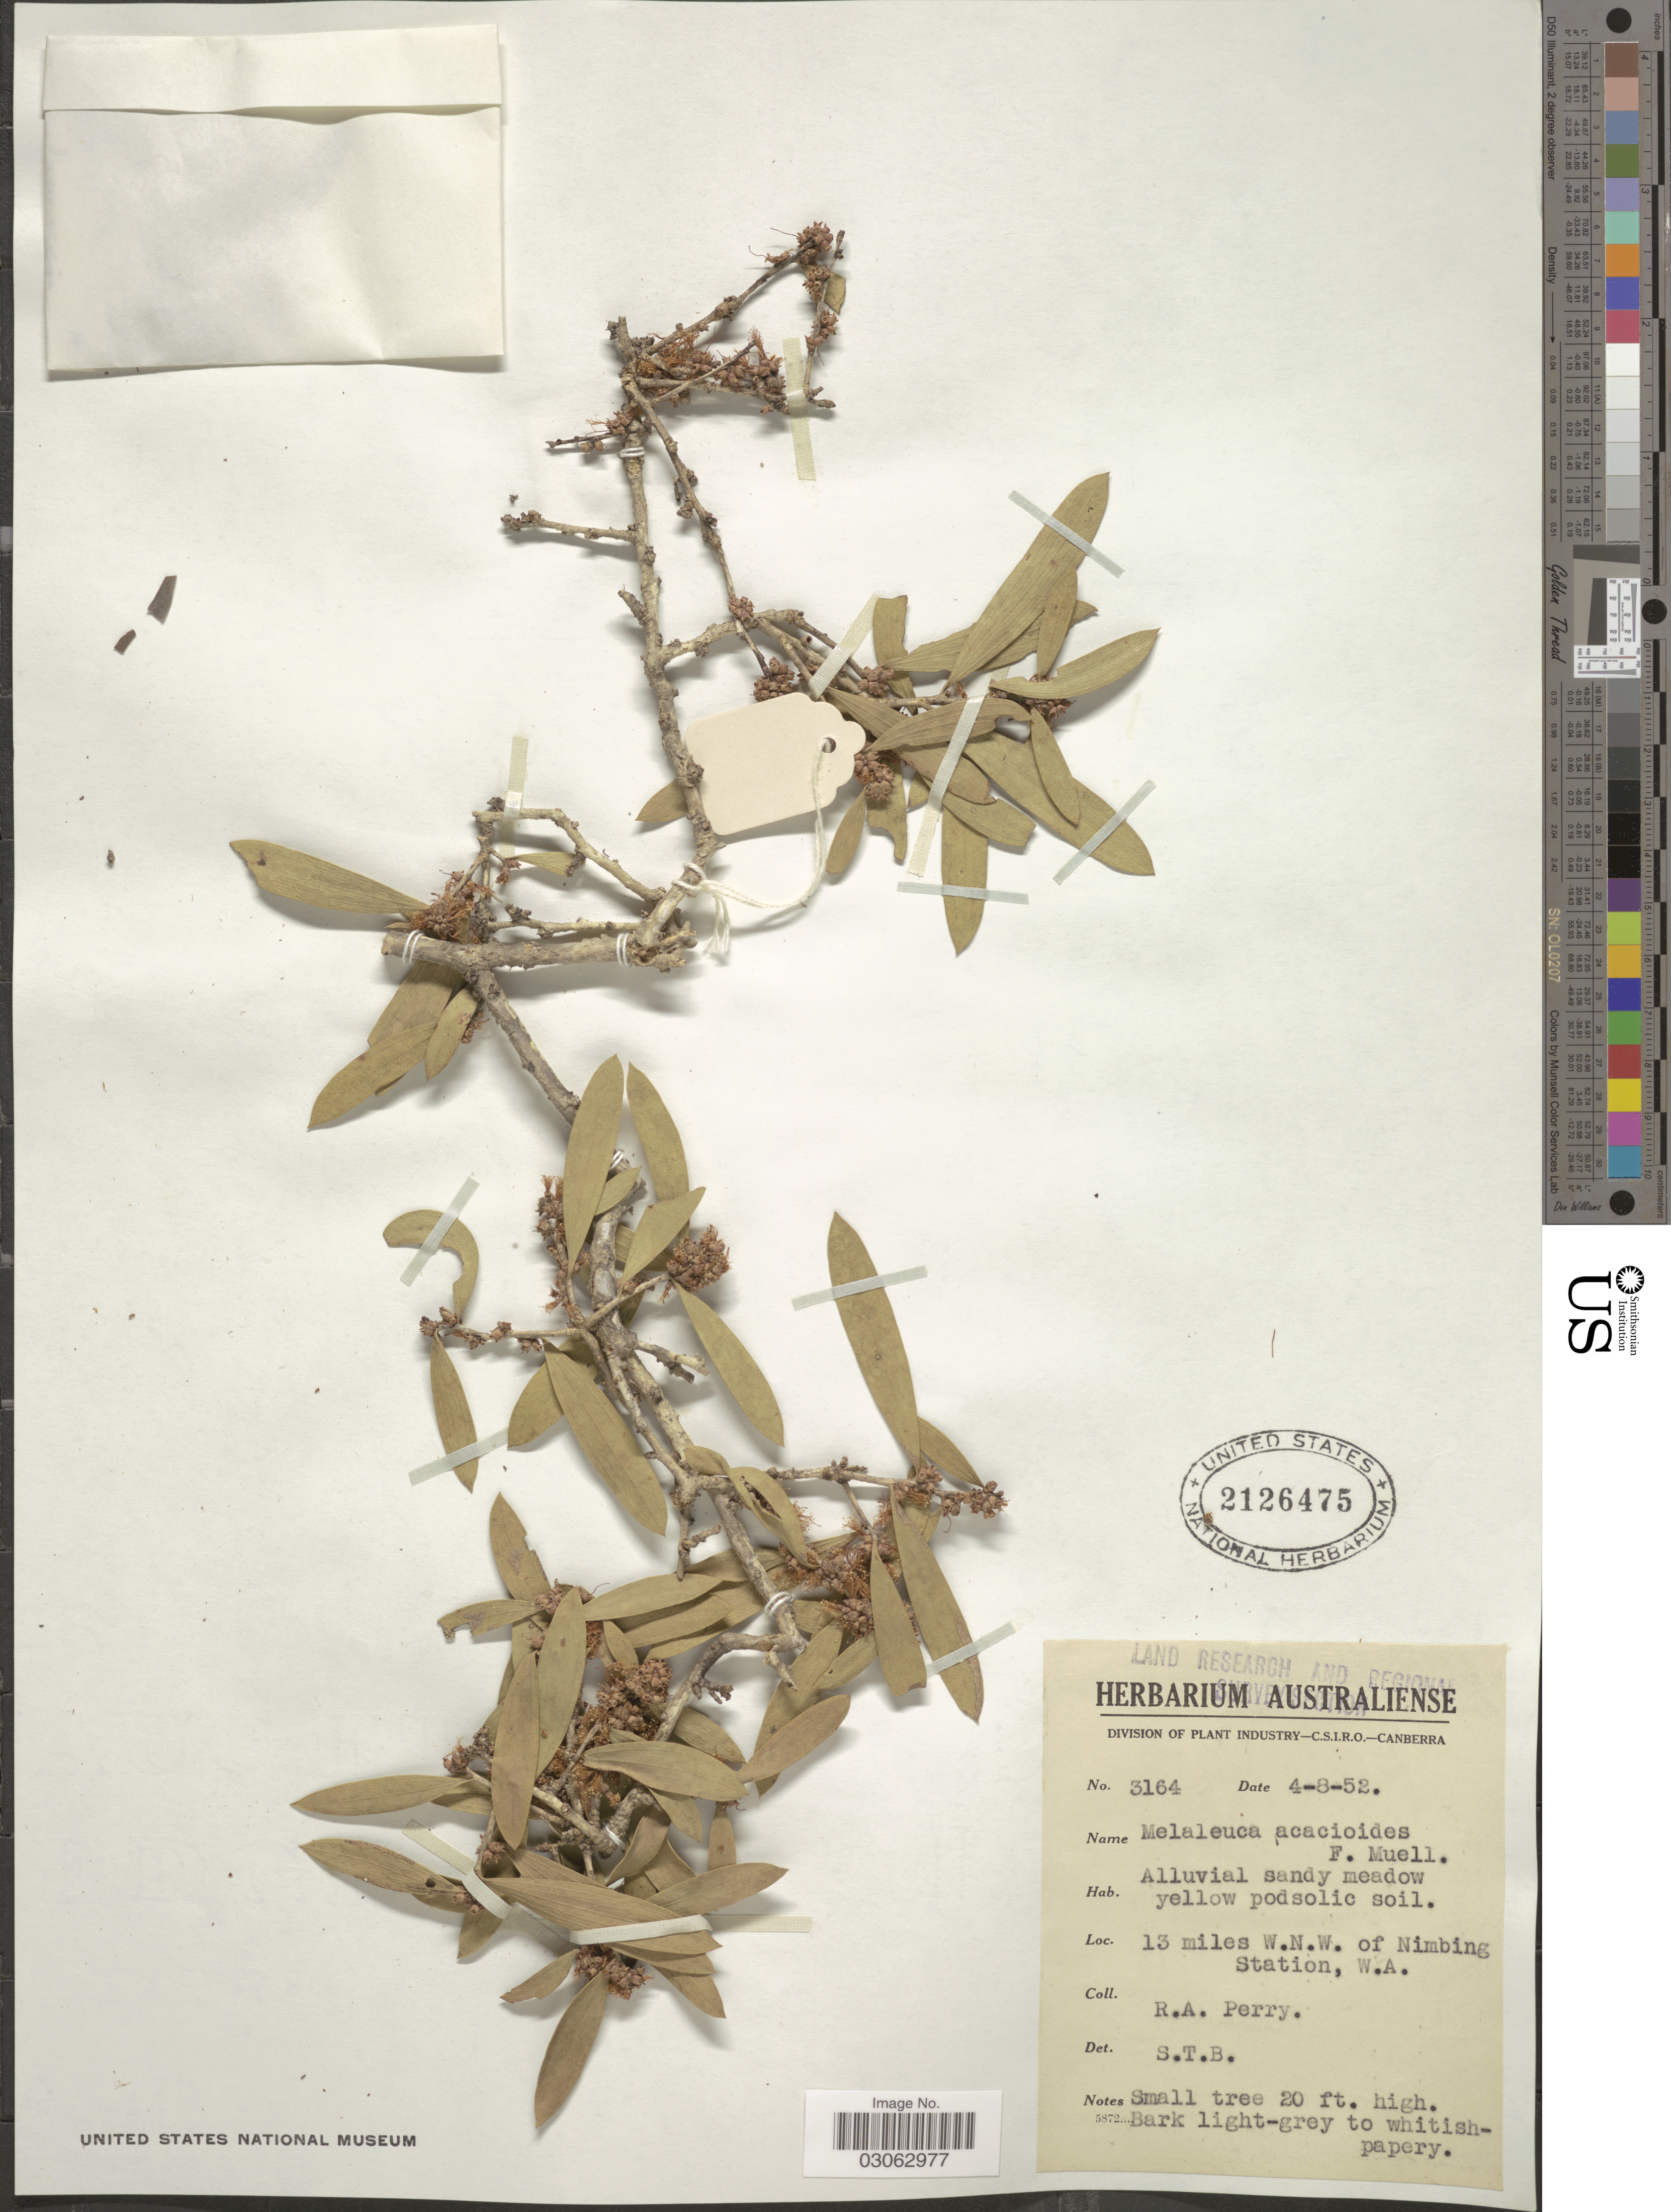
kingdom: Plantae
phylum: Tracheophyta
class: Magnoliopsida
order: Myrtales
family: Myrtaceae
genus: Melaleuca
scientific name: Melaleuca acacioides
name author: F. Muell.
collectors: Perry, R. A.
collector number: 3164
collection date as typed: Transcribed d/m/y: 4/8/52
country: Australia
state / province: Western Australia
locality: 13 miles W.N.W. of Nimbing Station.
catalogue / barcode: US 2126475